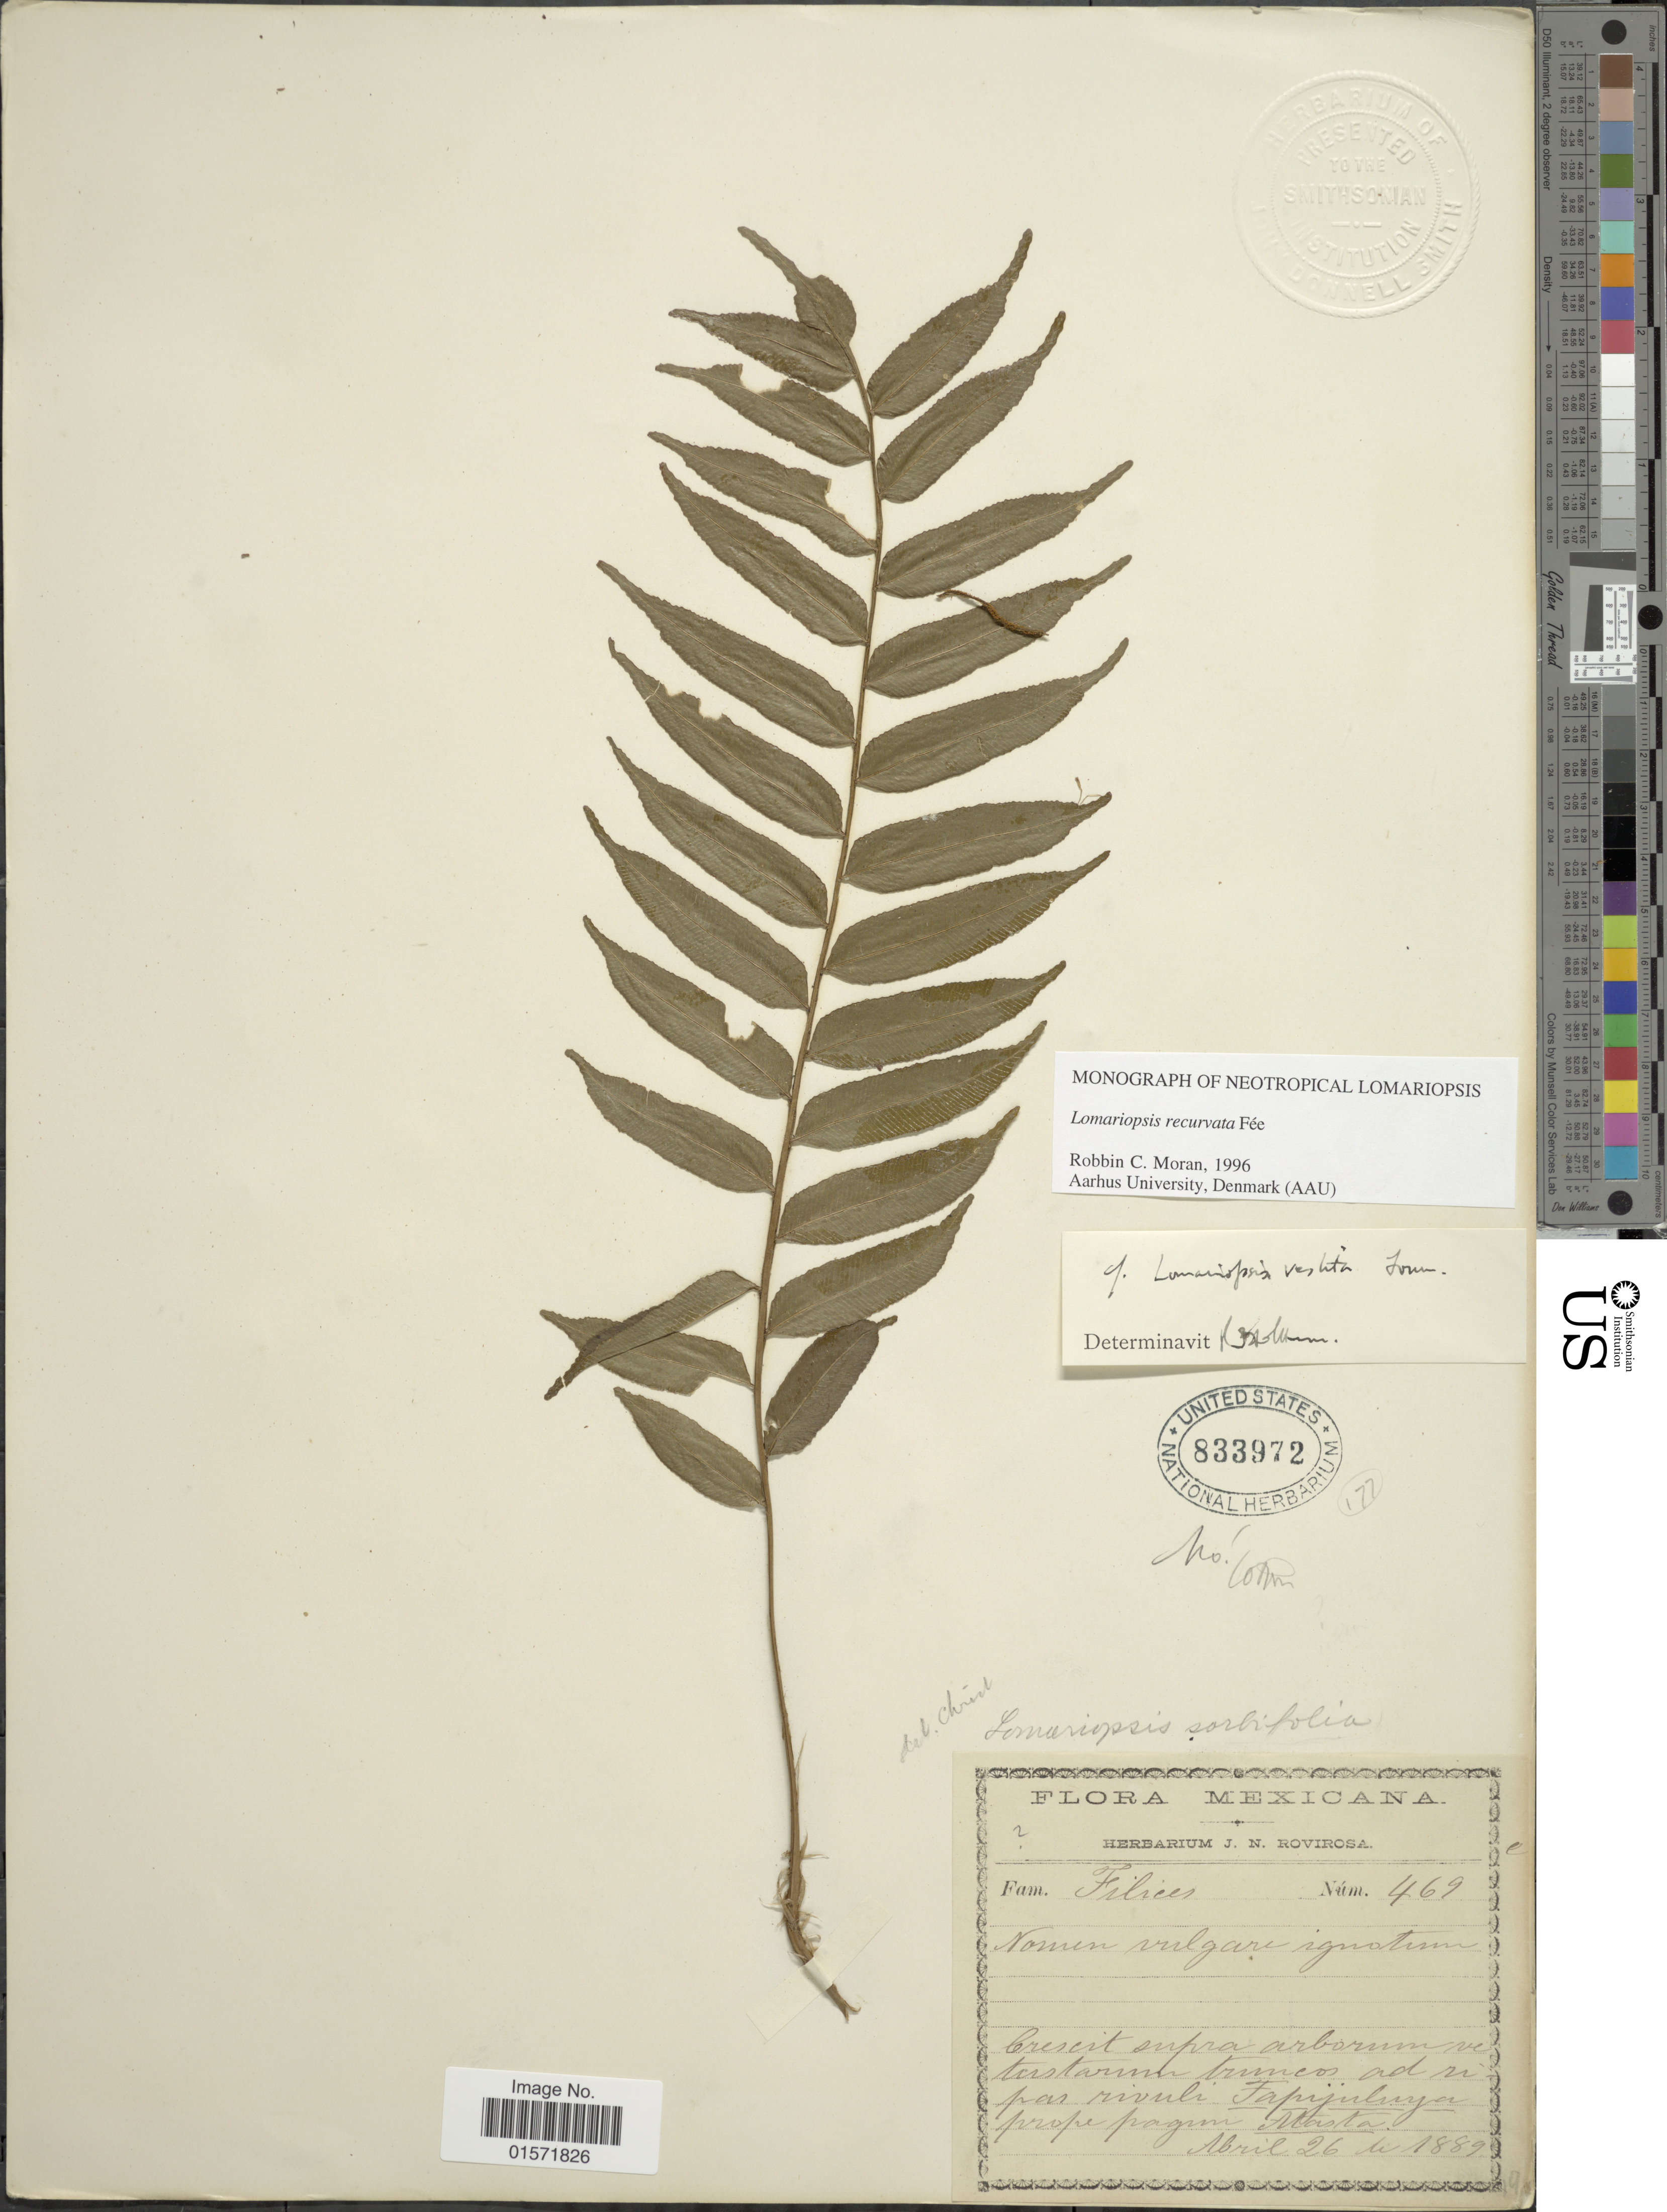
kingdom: Plantae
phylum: Tracheophyta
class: Polypodiopsida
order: Polypodiales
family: Lomariopsidaceae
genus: Lomariopsis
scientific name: Lomariopsis recurvata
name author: Fée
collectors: ex herb. J. N. Rovirosa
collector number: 469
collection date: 1889-04-26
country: Mexico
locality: Crescit supra arborum veturstarum truncos ad ripas rivuli Tapijuluya prope pagum Atasta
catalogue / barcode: US 833972